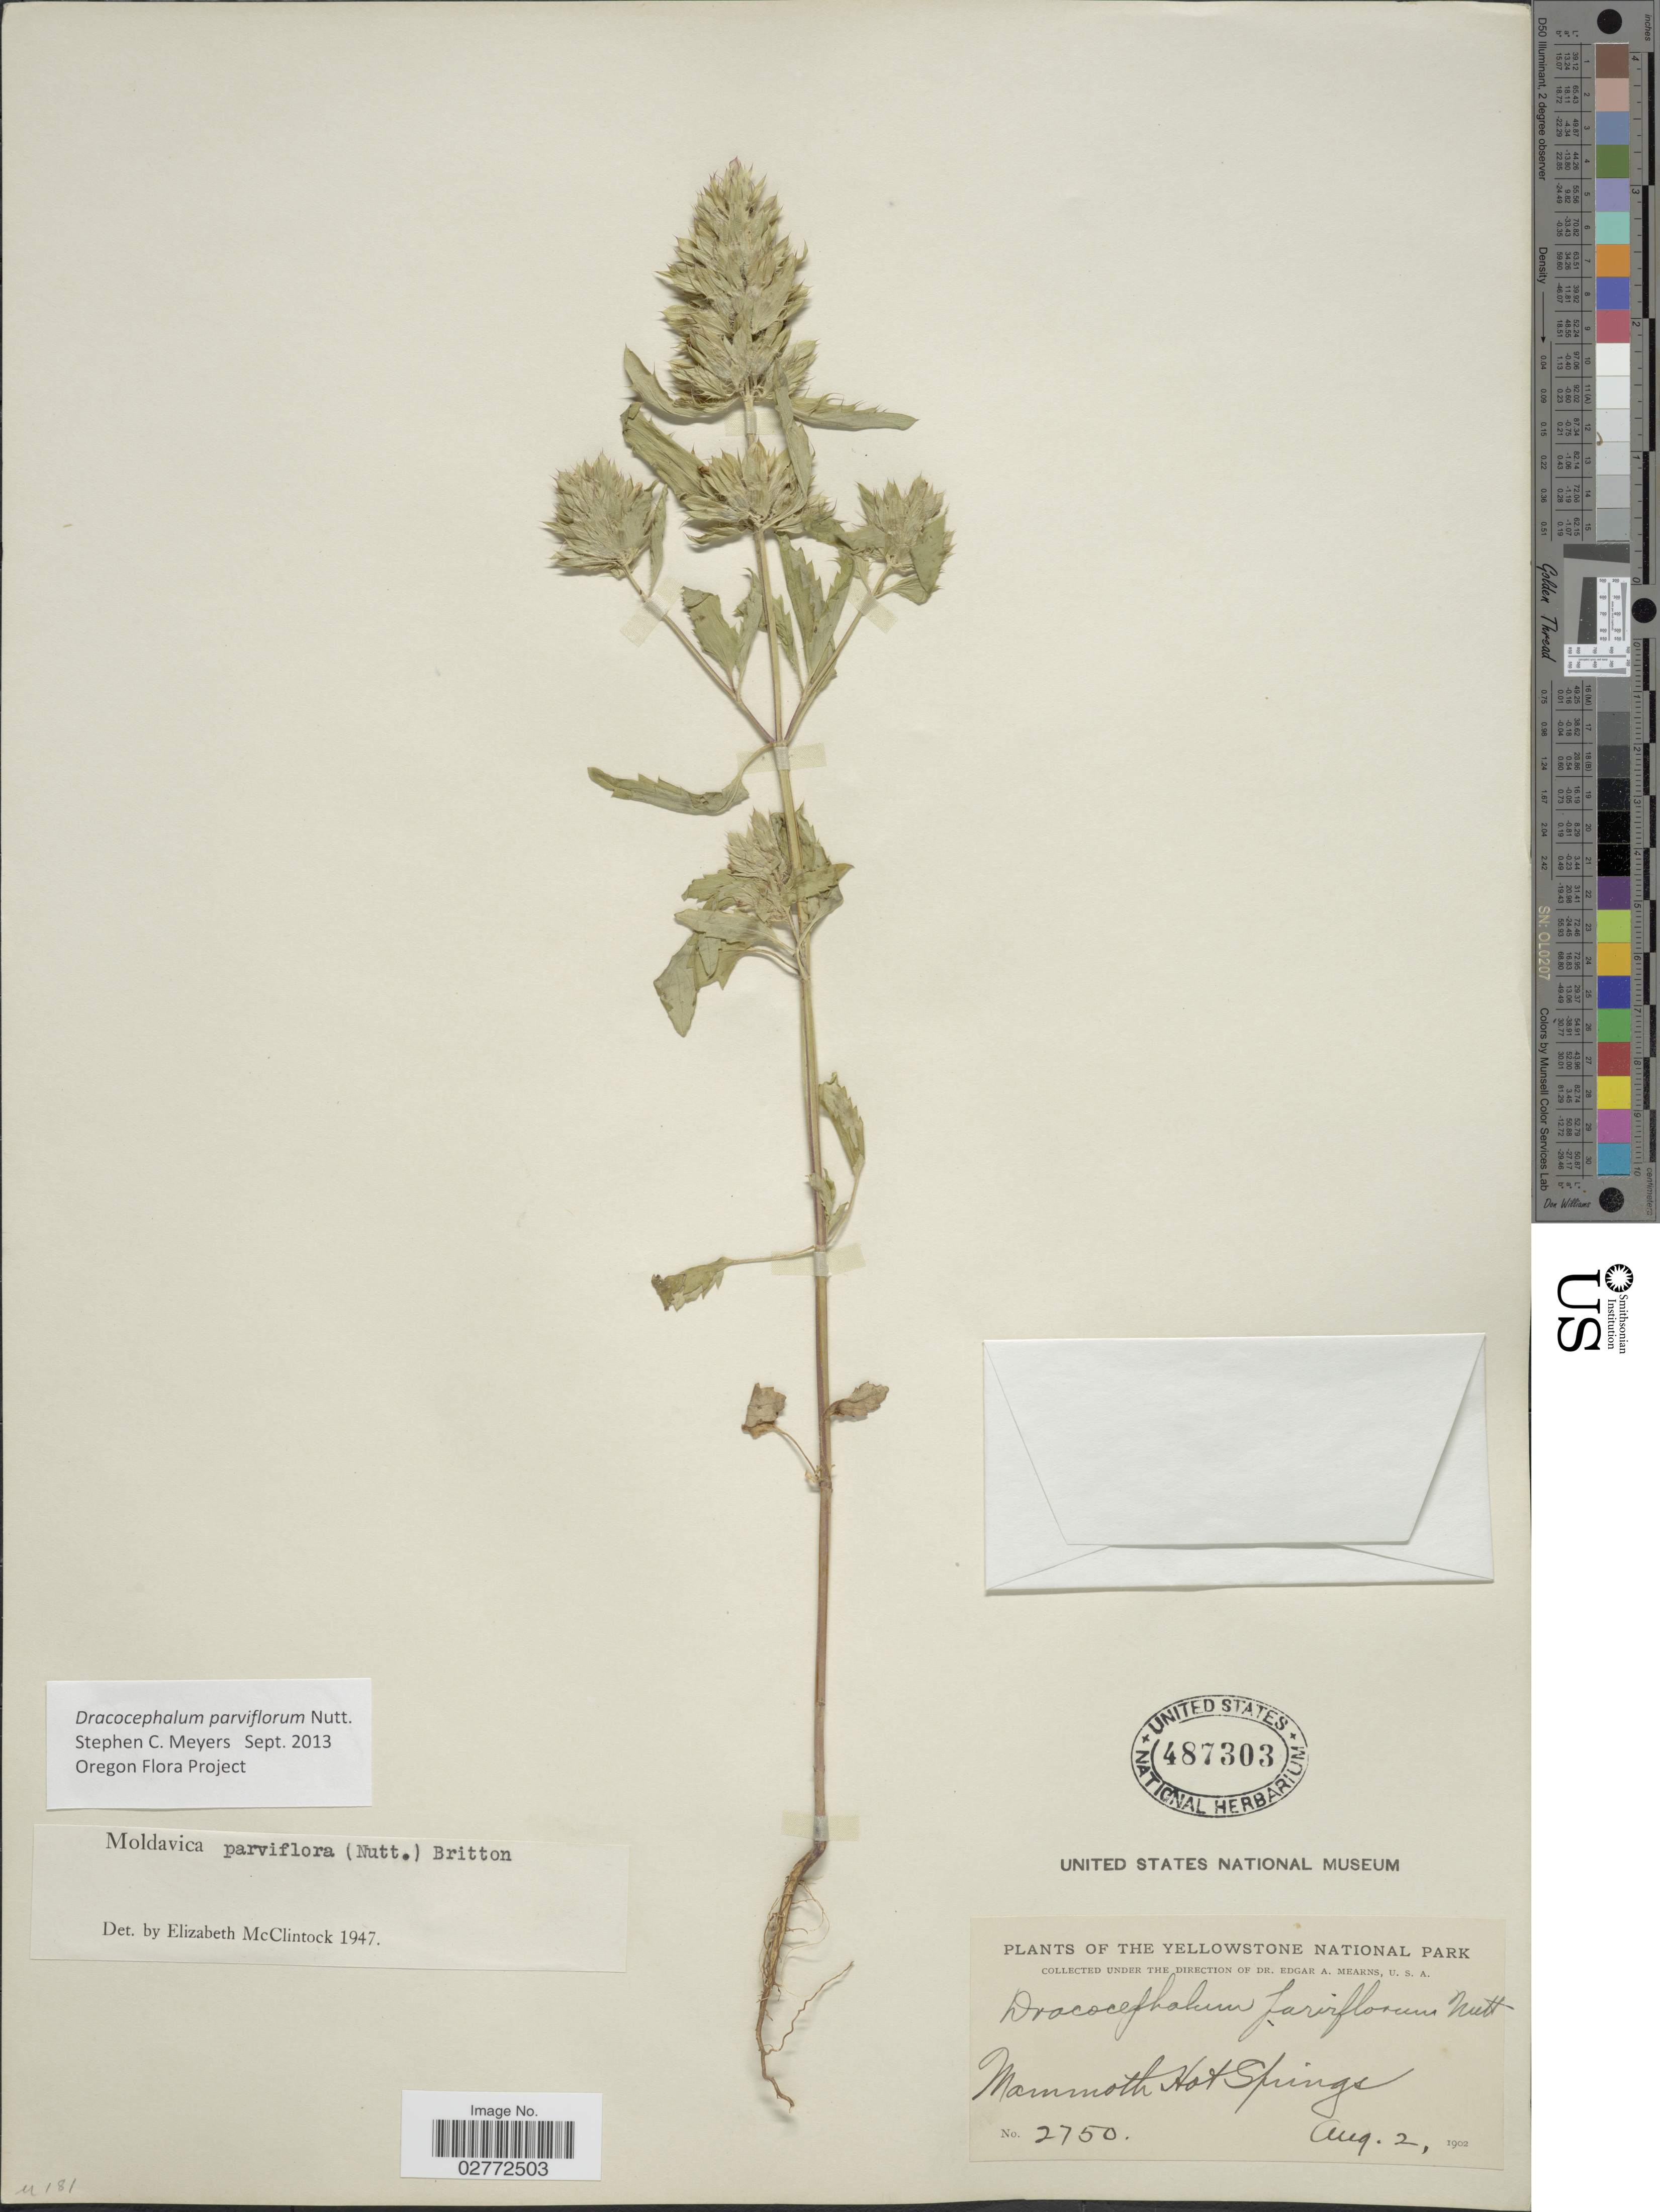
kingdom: Plantae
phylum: Tracheophyta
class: Magnoliopsida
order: Lamiales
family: Lamiaceae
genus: Dracocephalum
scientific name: Dracocephalum parviflorum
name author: Nutt.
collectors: E. A. Mearns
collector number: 2750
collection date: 1902-08-02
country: United States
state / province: Wyoming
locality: The Yellowstone National Park. Mammoth Hot Springs.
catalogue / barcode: US 487303